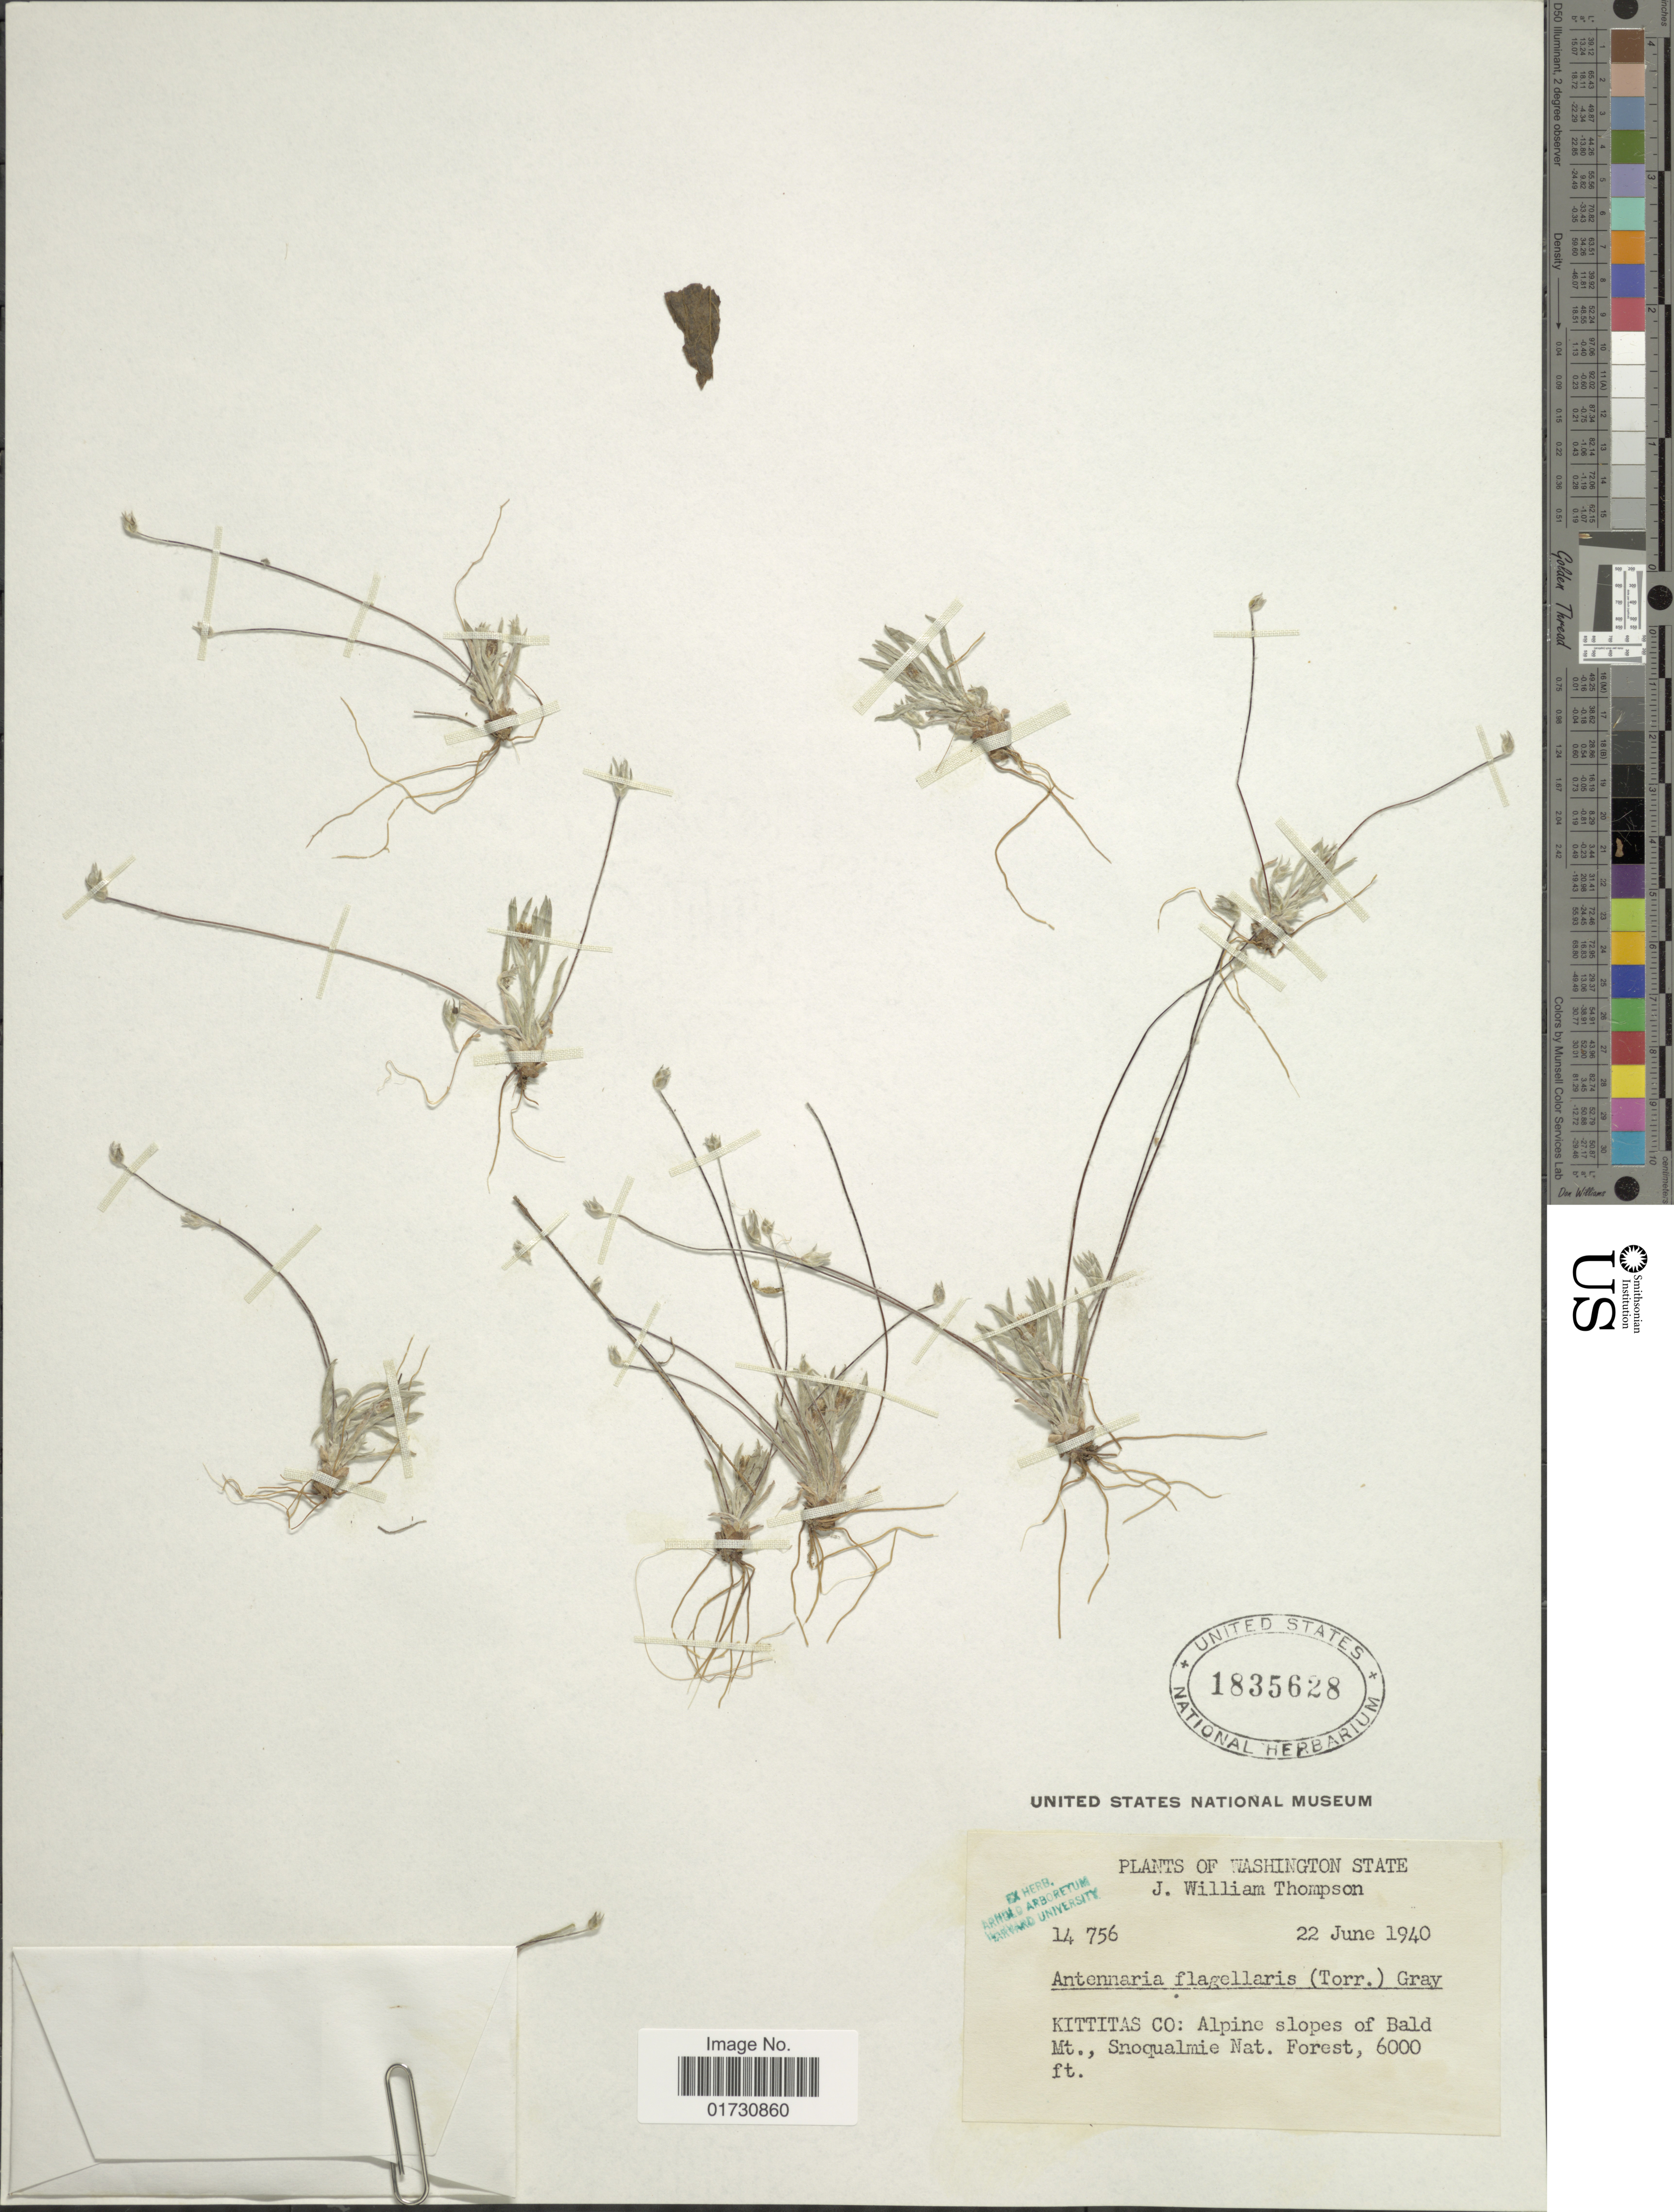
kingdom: Plantae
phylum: Tracheophyta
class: Magnoliopsida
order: Asterales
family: Asteraceae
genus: Antennaria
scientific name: Antennaria flagellaris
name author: A. Gray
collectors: J. W. Thompson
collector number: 14756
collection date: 1940-06-22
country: United States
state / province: Washington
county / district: Kittitas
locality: Washington State, Kittitas Co Alpine slopes of Bald Mt., Snoqualmie Nat. Forest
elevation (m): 1829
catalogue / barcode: US 1835628